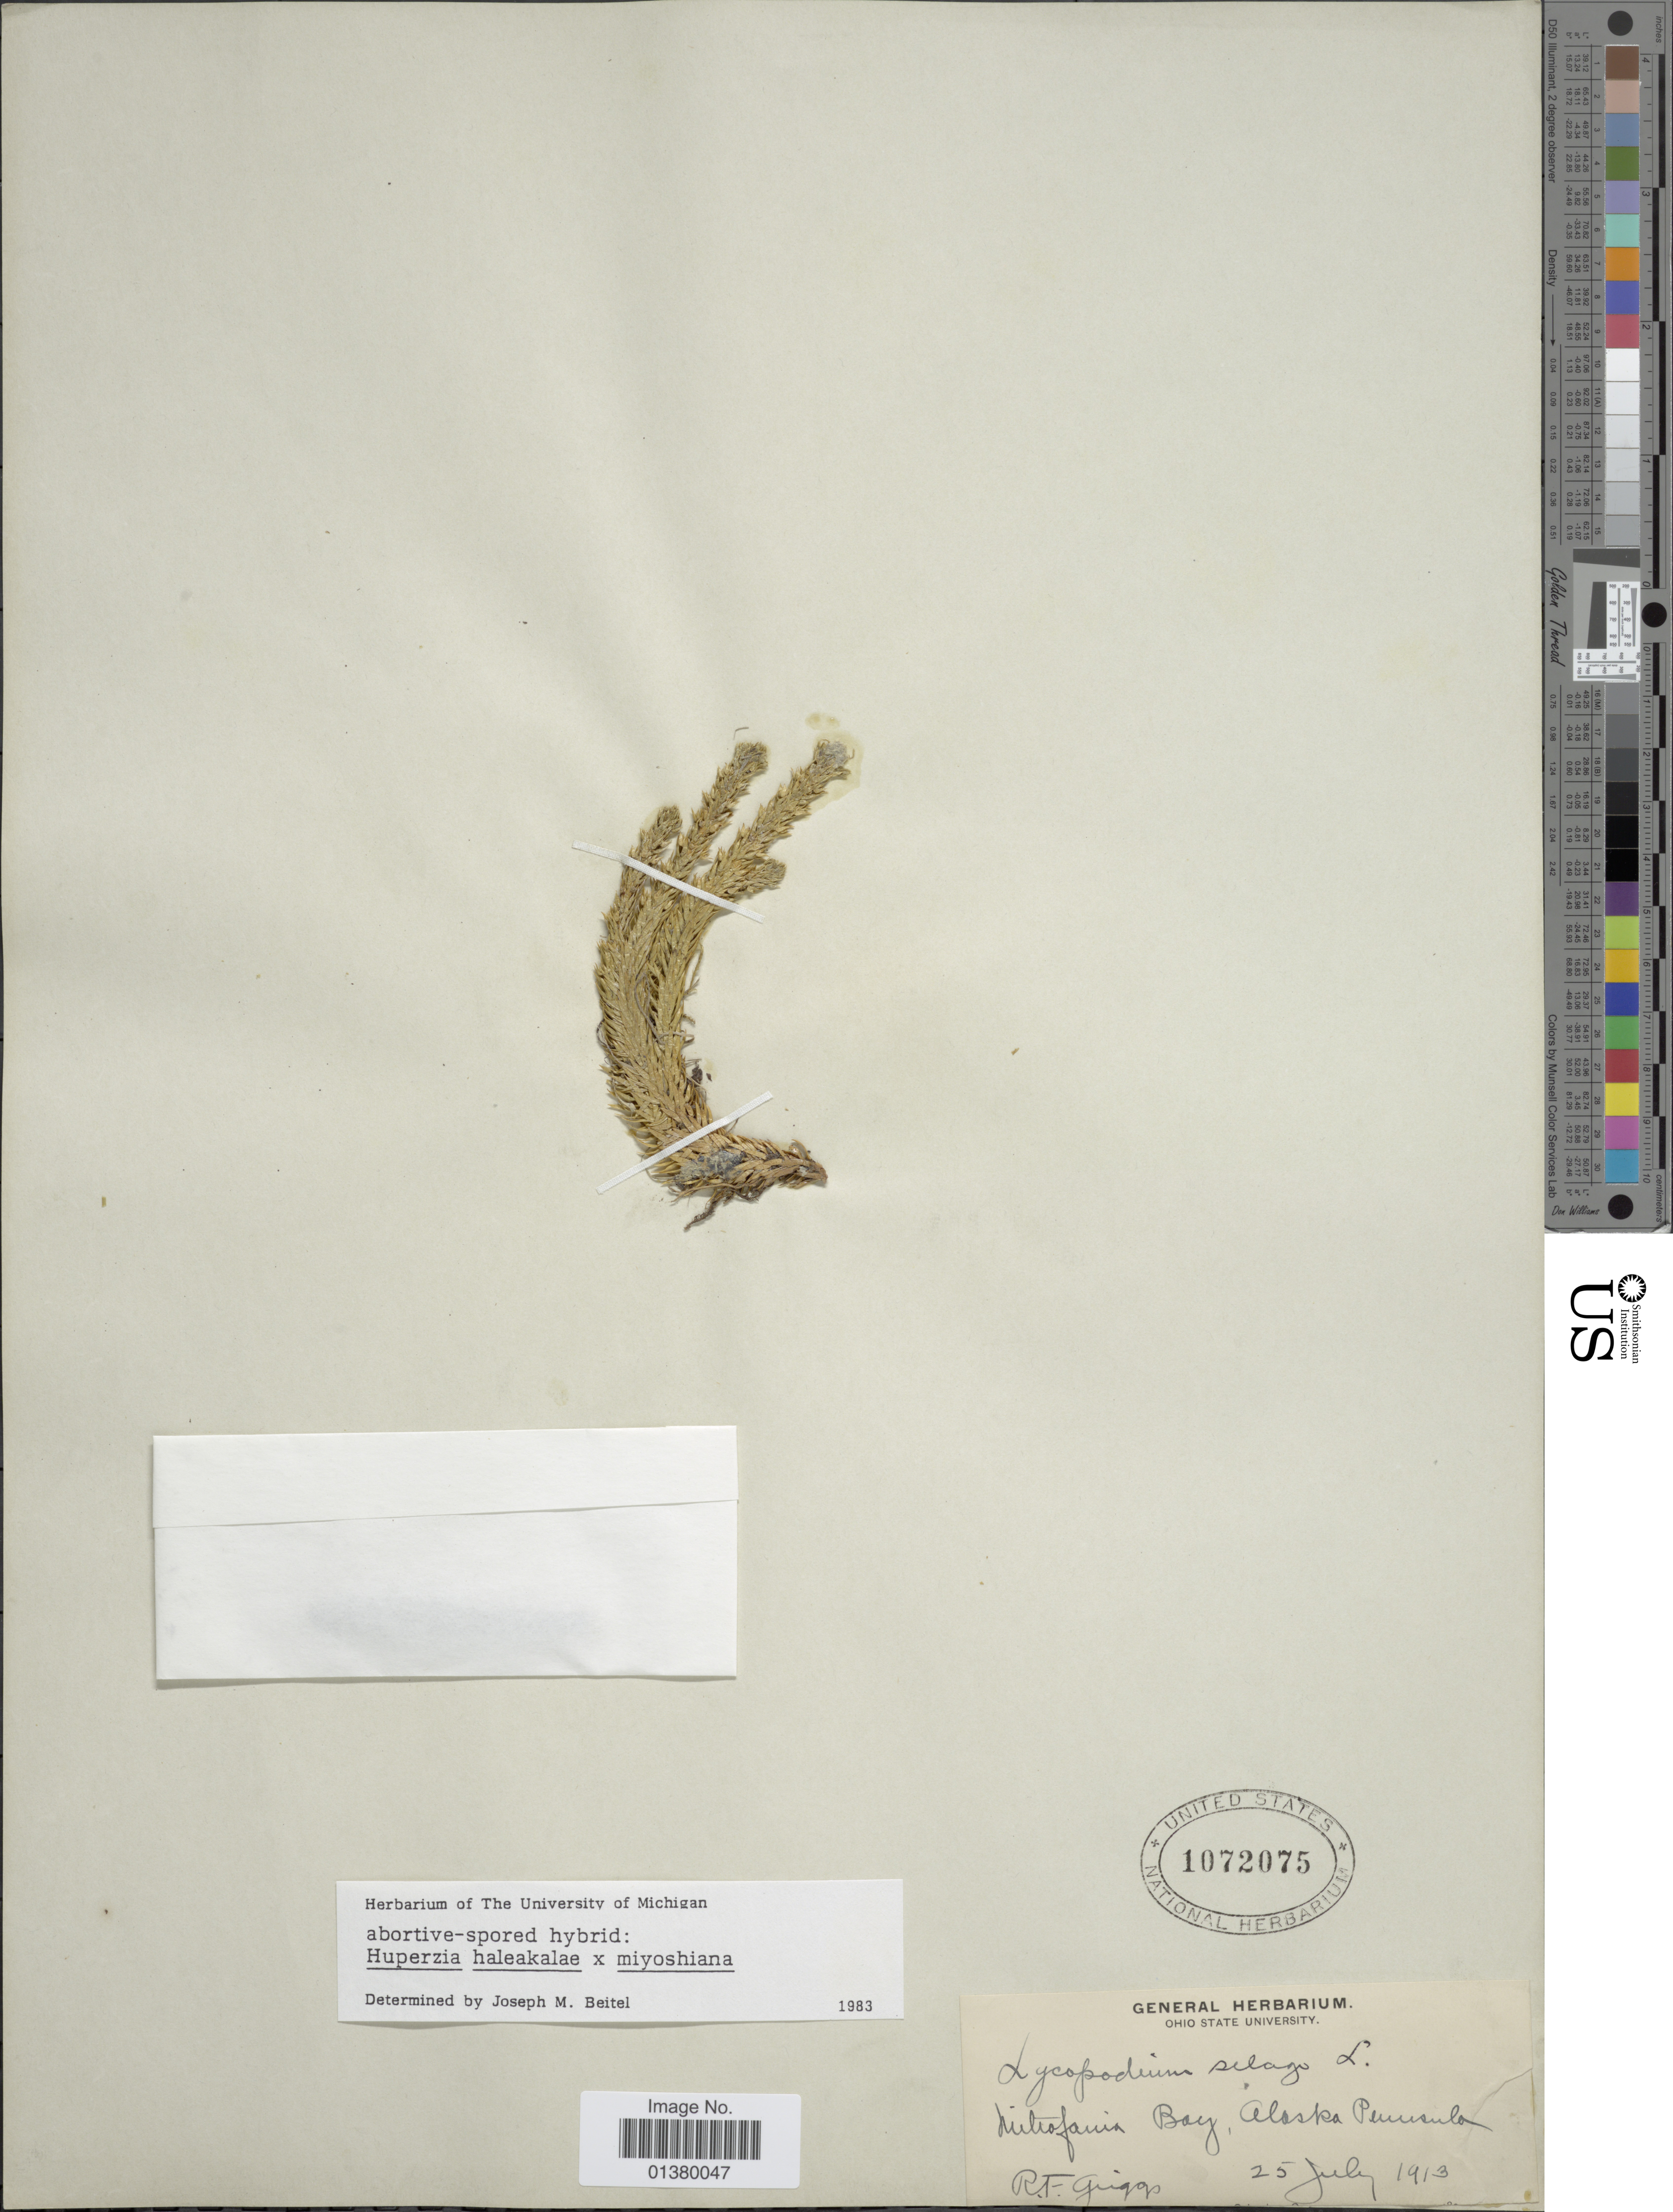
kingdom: Plantae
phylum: Tracheophyta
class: Lycopodiopsida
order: Lycopodiales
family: Lycopodiaceae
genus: Huperzia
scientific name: Huperzia haleakalae x H. miyoshiana (Makino) Ching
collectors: R. F. Griggs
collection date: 1913-07-25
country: United States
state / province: Alaska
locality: Miliofania Bay, Alaska Peninsula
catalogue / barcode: US 1072075